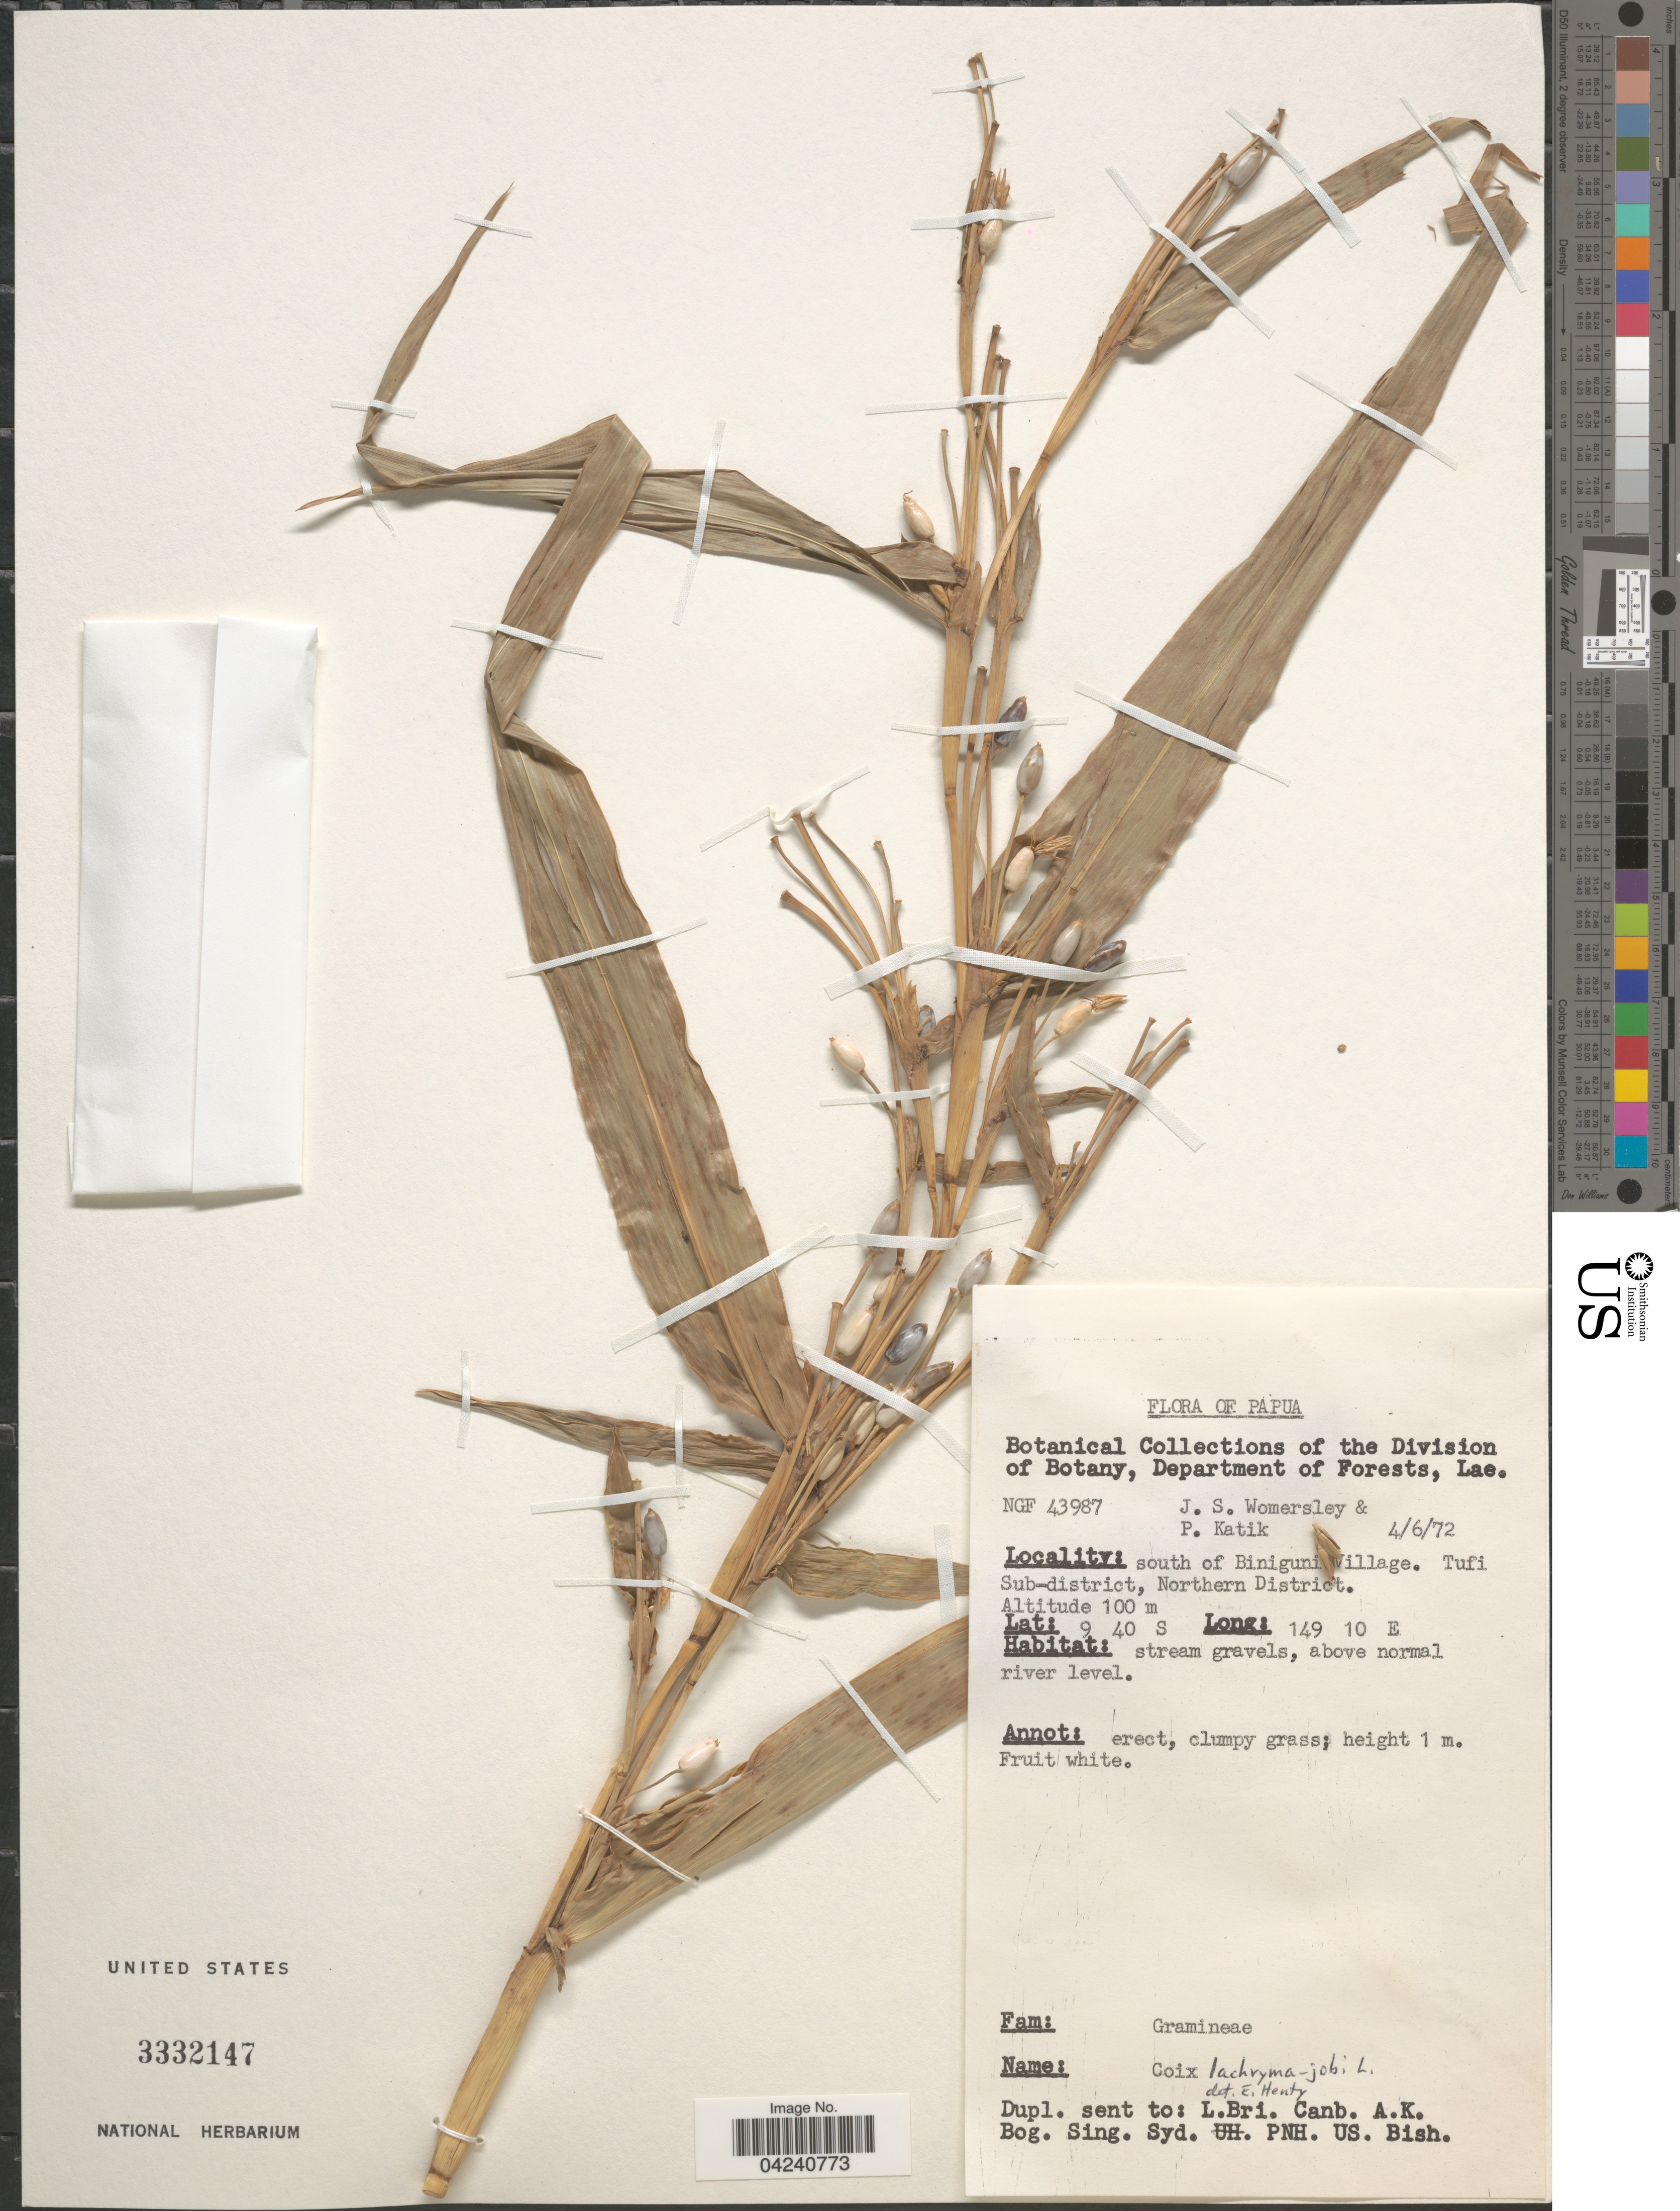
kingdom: Plantae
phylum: Tracheophyta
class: Liliopsida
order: Poales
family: Poaceae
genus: Coix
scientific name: Coix lacryma-jobi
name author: L.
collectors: J. S. Womersley & P. Katik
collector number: NGF43987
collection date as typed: Transcribed d/m/y: 4/6/72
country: Papua New Guinea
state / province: Northern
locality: Papua. South of Biniguni Village. Tufi Sub-district, Northern District.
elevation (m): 100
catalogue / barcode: US 3332147